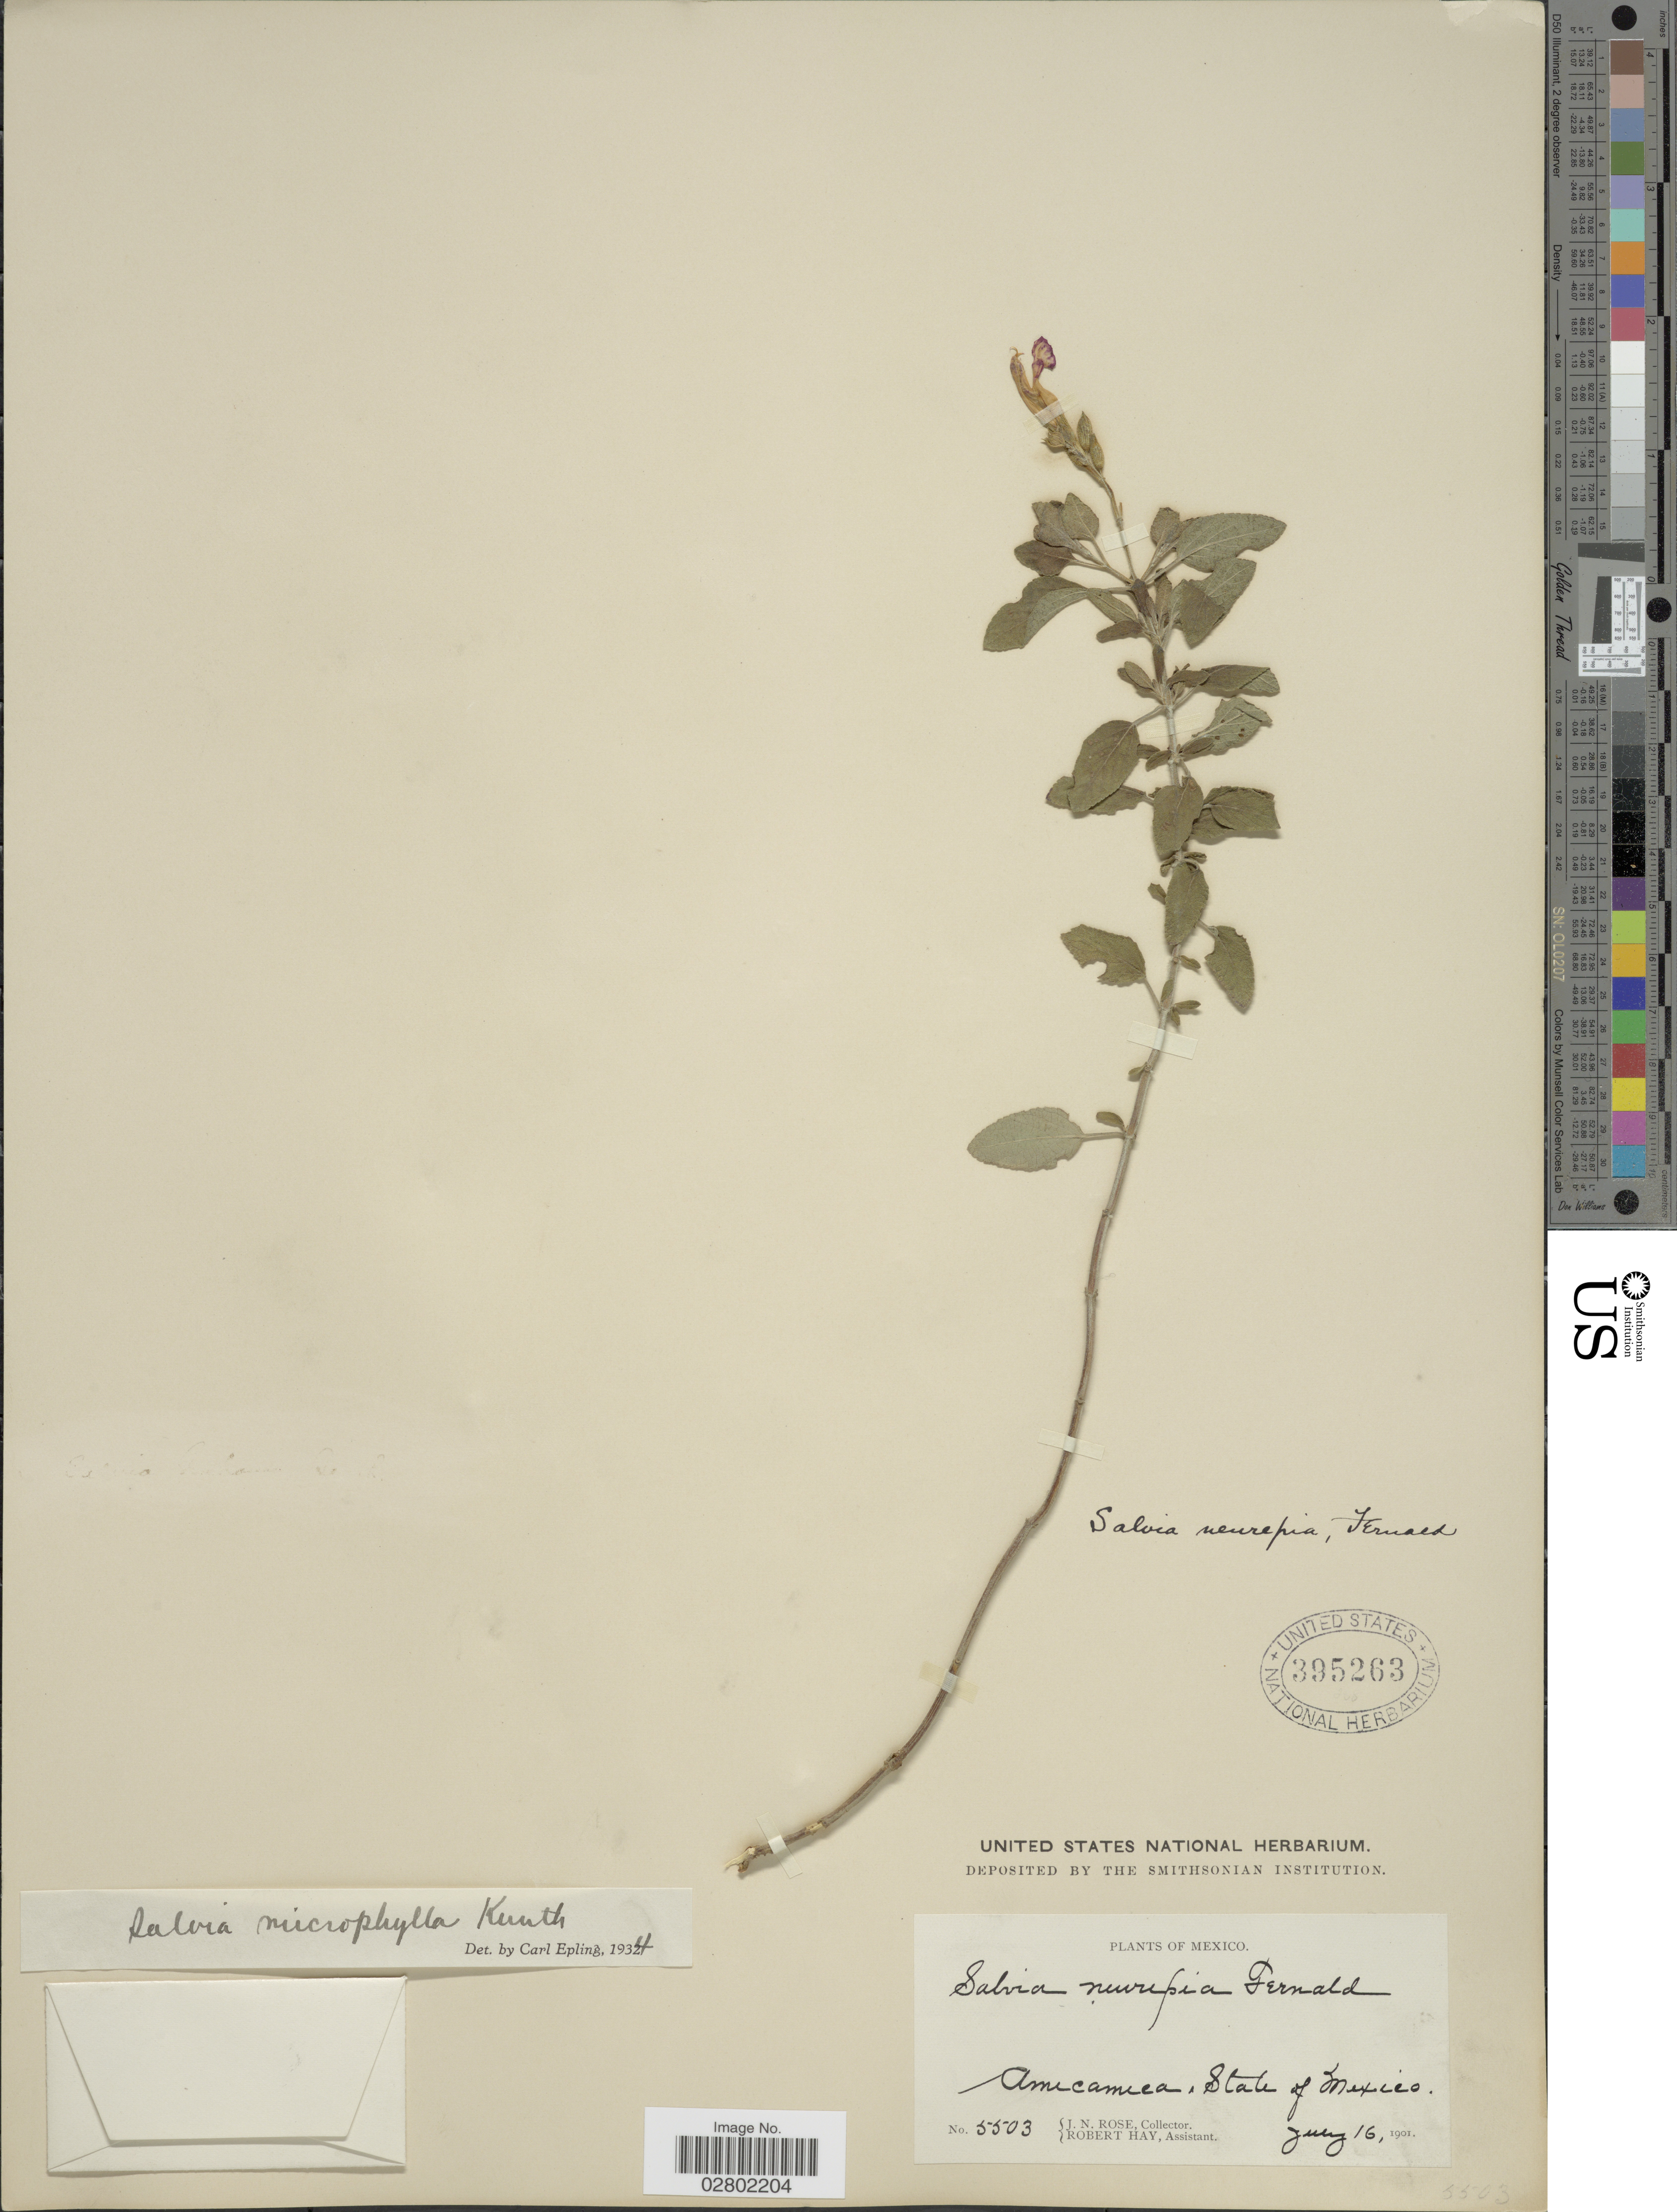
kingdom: Plantae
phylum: Tracheophyta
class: Magnoliopsida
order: Lamiales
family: Lamiaceae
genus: Salvia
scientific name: Salvia microphylla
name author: Kunth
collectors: J. N. Rose & R. Hay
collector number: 5503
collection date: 1901-07-16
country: Mexico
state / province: México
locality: Amecameca.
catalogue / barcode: US 395263